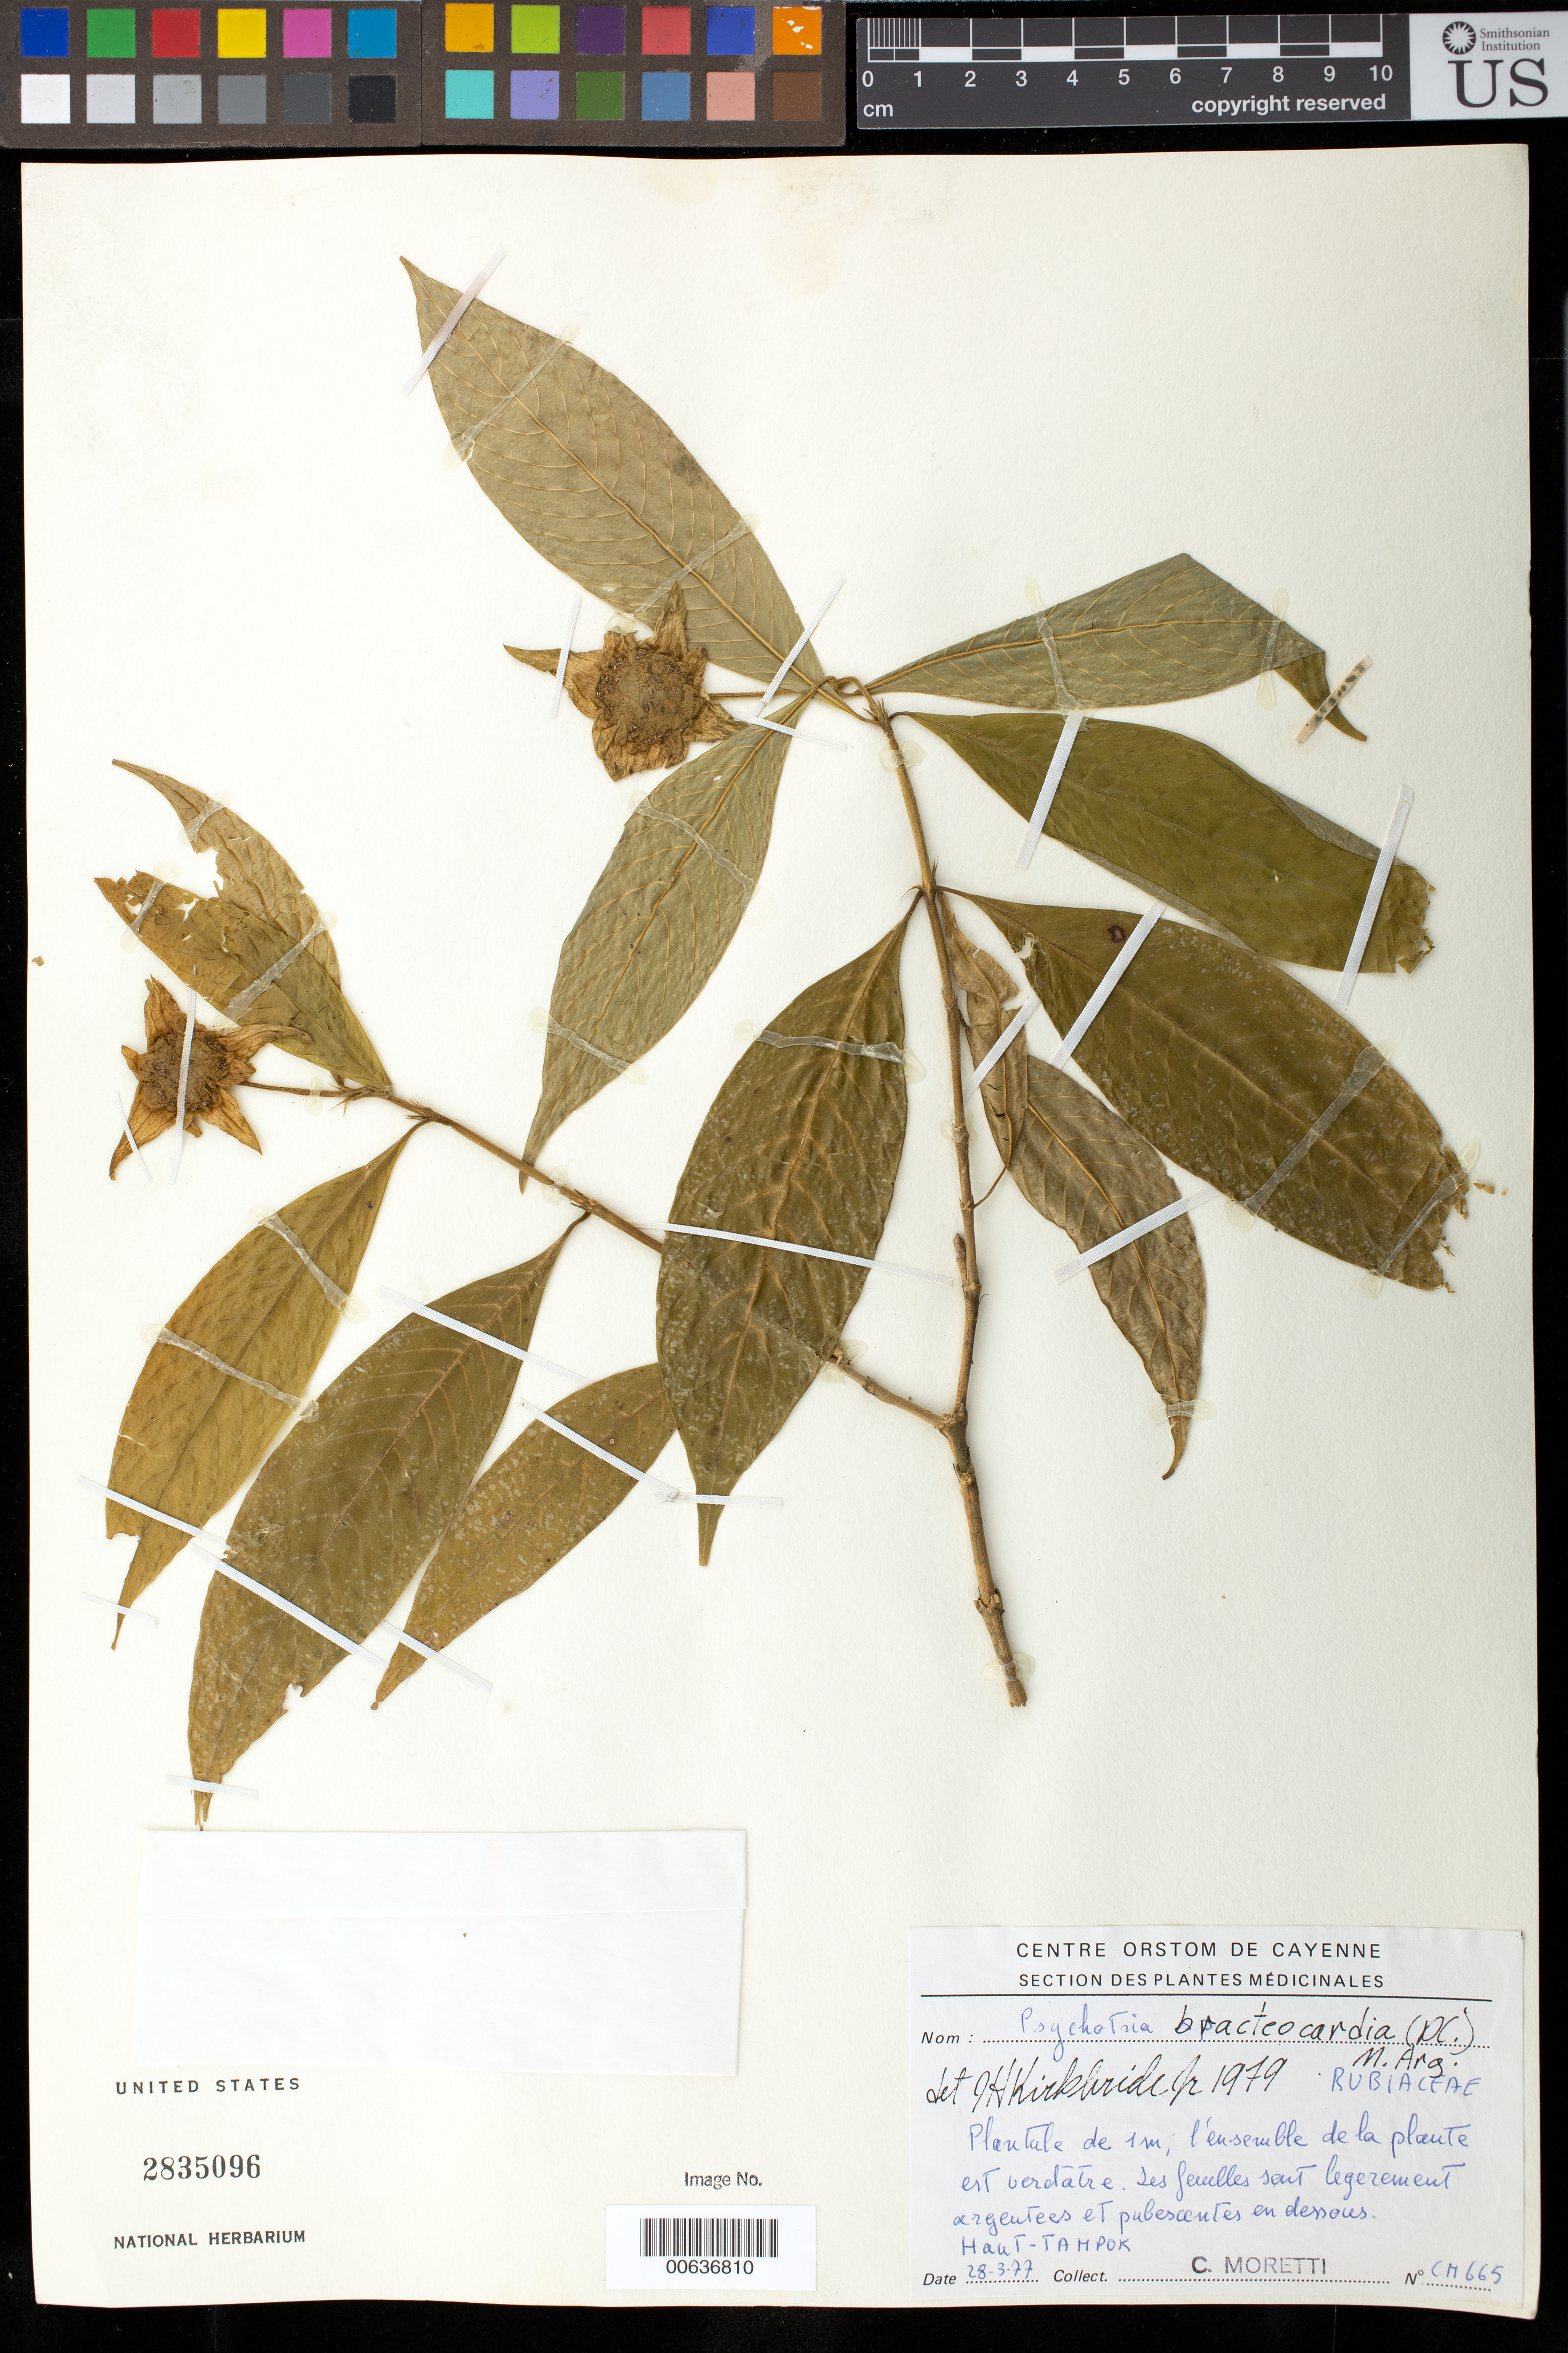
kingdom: Plantae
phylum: Tracheophyta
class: Magnoliopsida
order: Gentianales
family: Rubiaceae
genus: Palicourea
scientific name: Palicourea bracteocardia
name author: (DC.) Delprete & J.H. Kirkbr.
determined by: Kirkbride, J. H., Jr.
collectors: C. Moretti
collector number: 665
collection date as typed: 28-Mar-77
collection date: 1977-03-28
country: French Guiana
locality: Haut Tampoc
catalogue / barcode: US 2835096